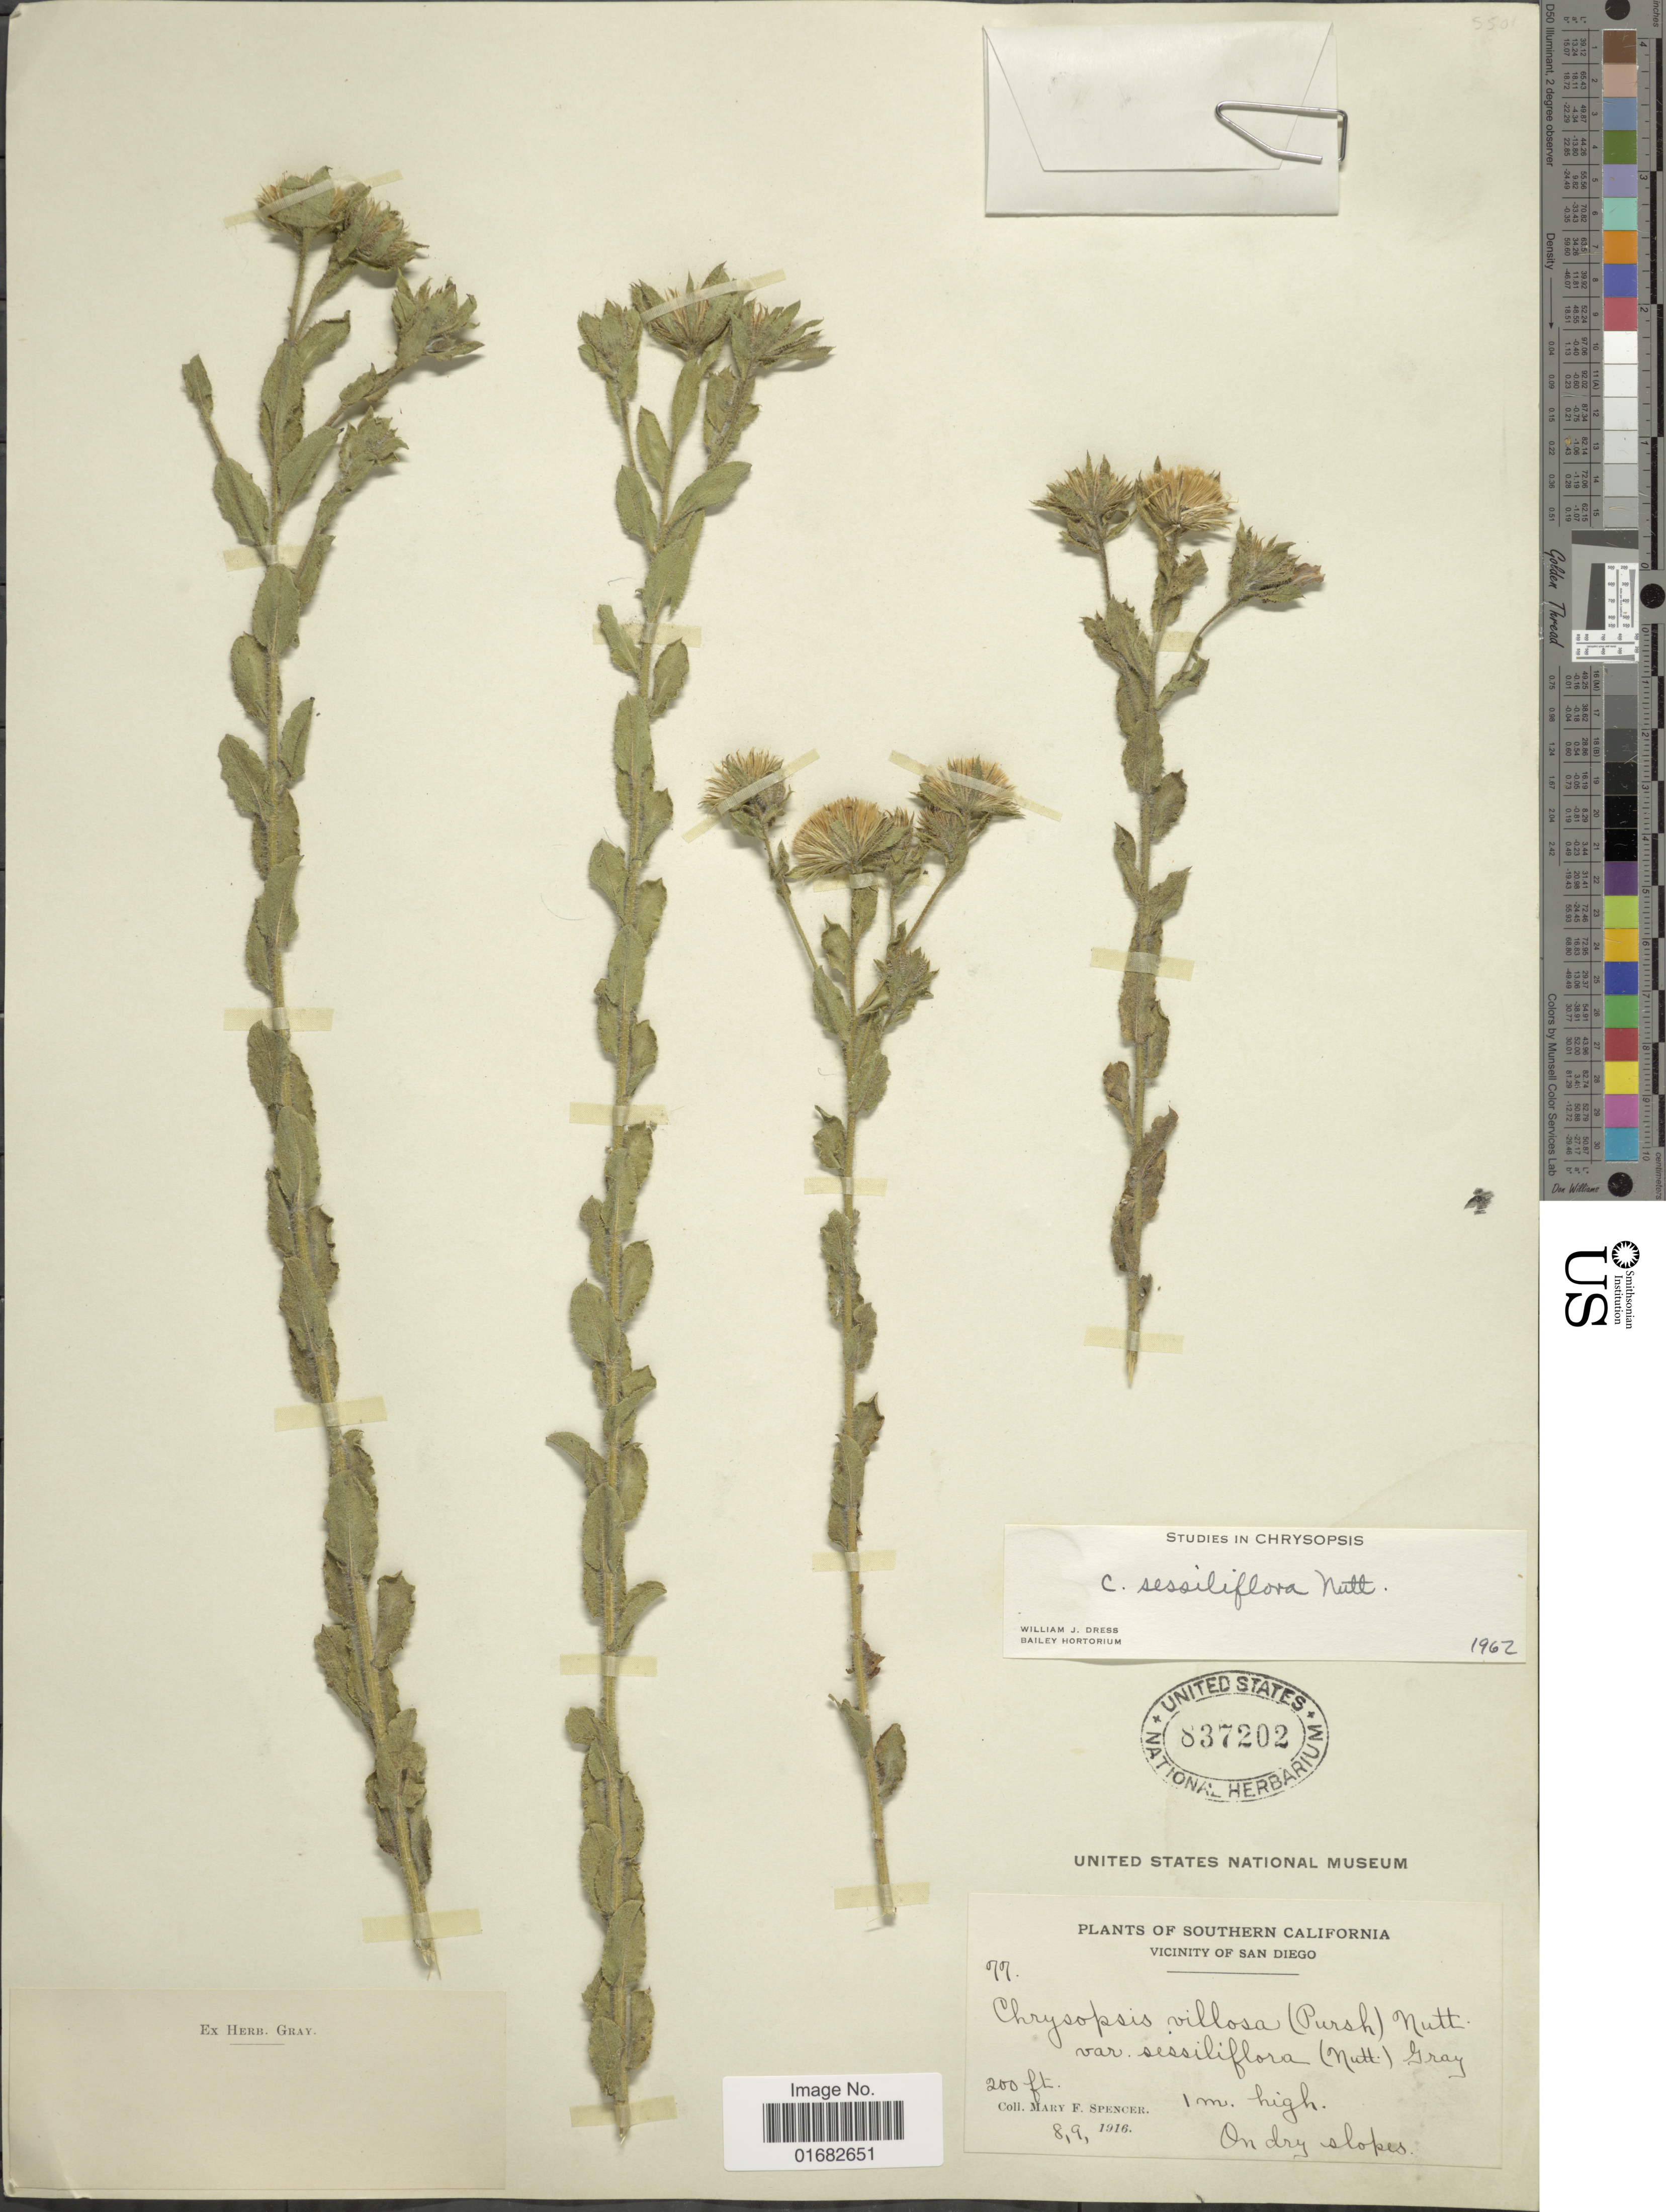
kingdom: Plantae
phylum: Tracheophyta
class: Magnoliopsida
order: Asterales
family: Asteraceae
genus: Heterotheca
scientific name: Heterotheca sessiliflora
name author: (Nutt.) Shinners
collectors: M. Spencer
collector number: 77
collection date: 1916-08-09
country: United States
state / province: California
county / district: San Diego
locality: Southern California. Vicinity of San Diego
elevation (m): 61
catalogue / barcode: US 837202